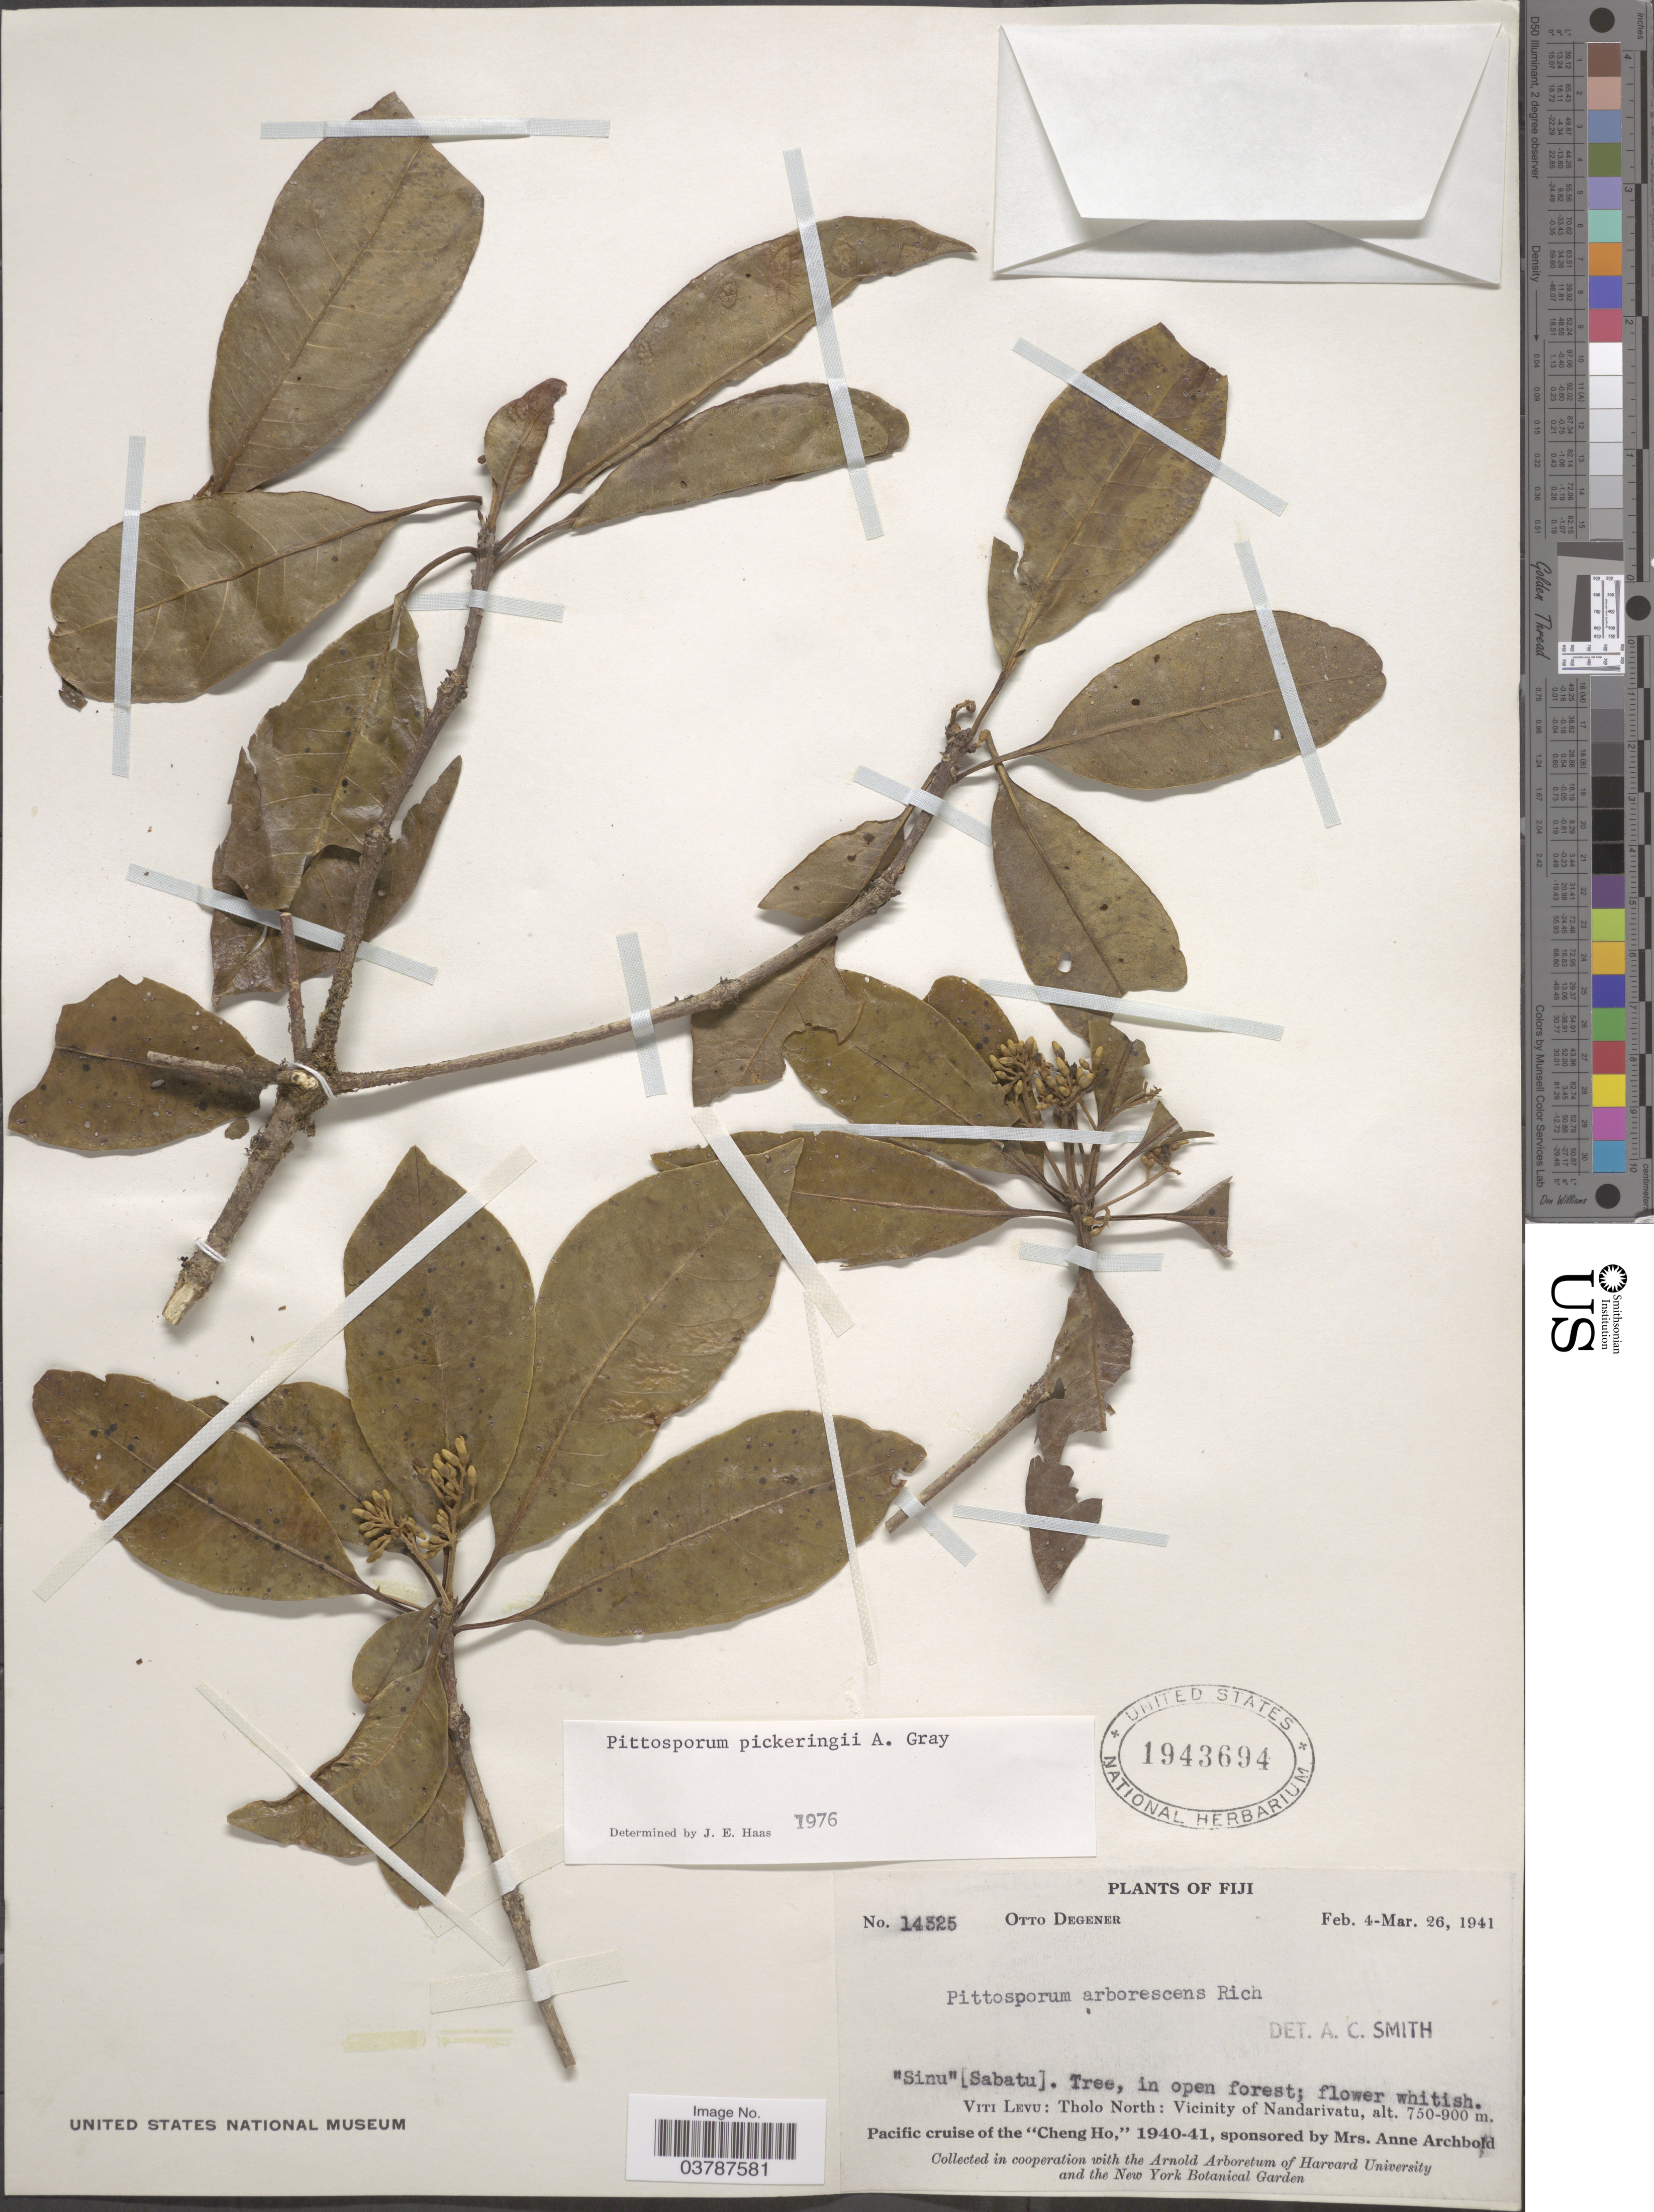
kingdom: Plantae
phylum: Tracheophyta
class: Magnoliopsida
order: Apiales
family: Pittosporaceae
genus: Pittosporum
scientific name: Pittosporum pickeringii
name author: A. Gray in Wilkes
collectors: O. Degener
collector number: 14325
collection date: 1941-02-04/1941-03-26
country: Fiji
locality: Viti Levu: Tholo North: Vicinity of Nandarivatu.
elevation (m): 750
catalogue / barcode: US 1943694